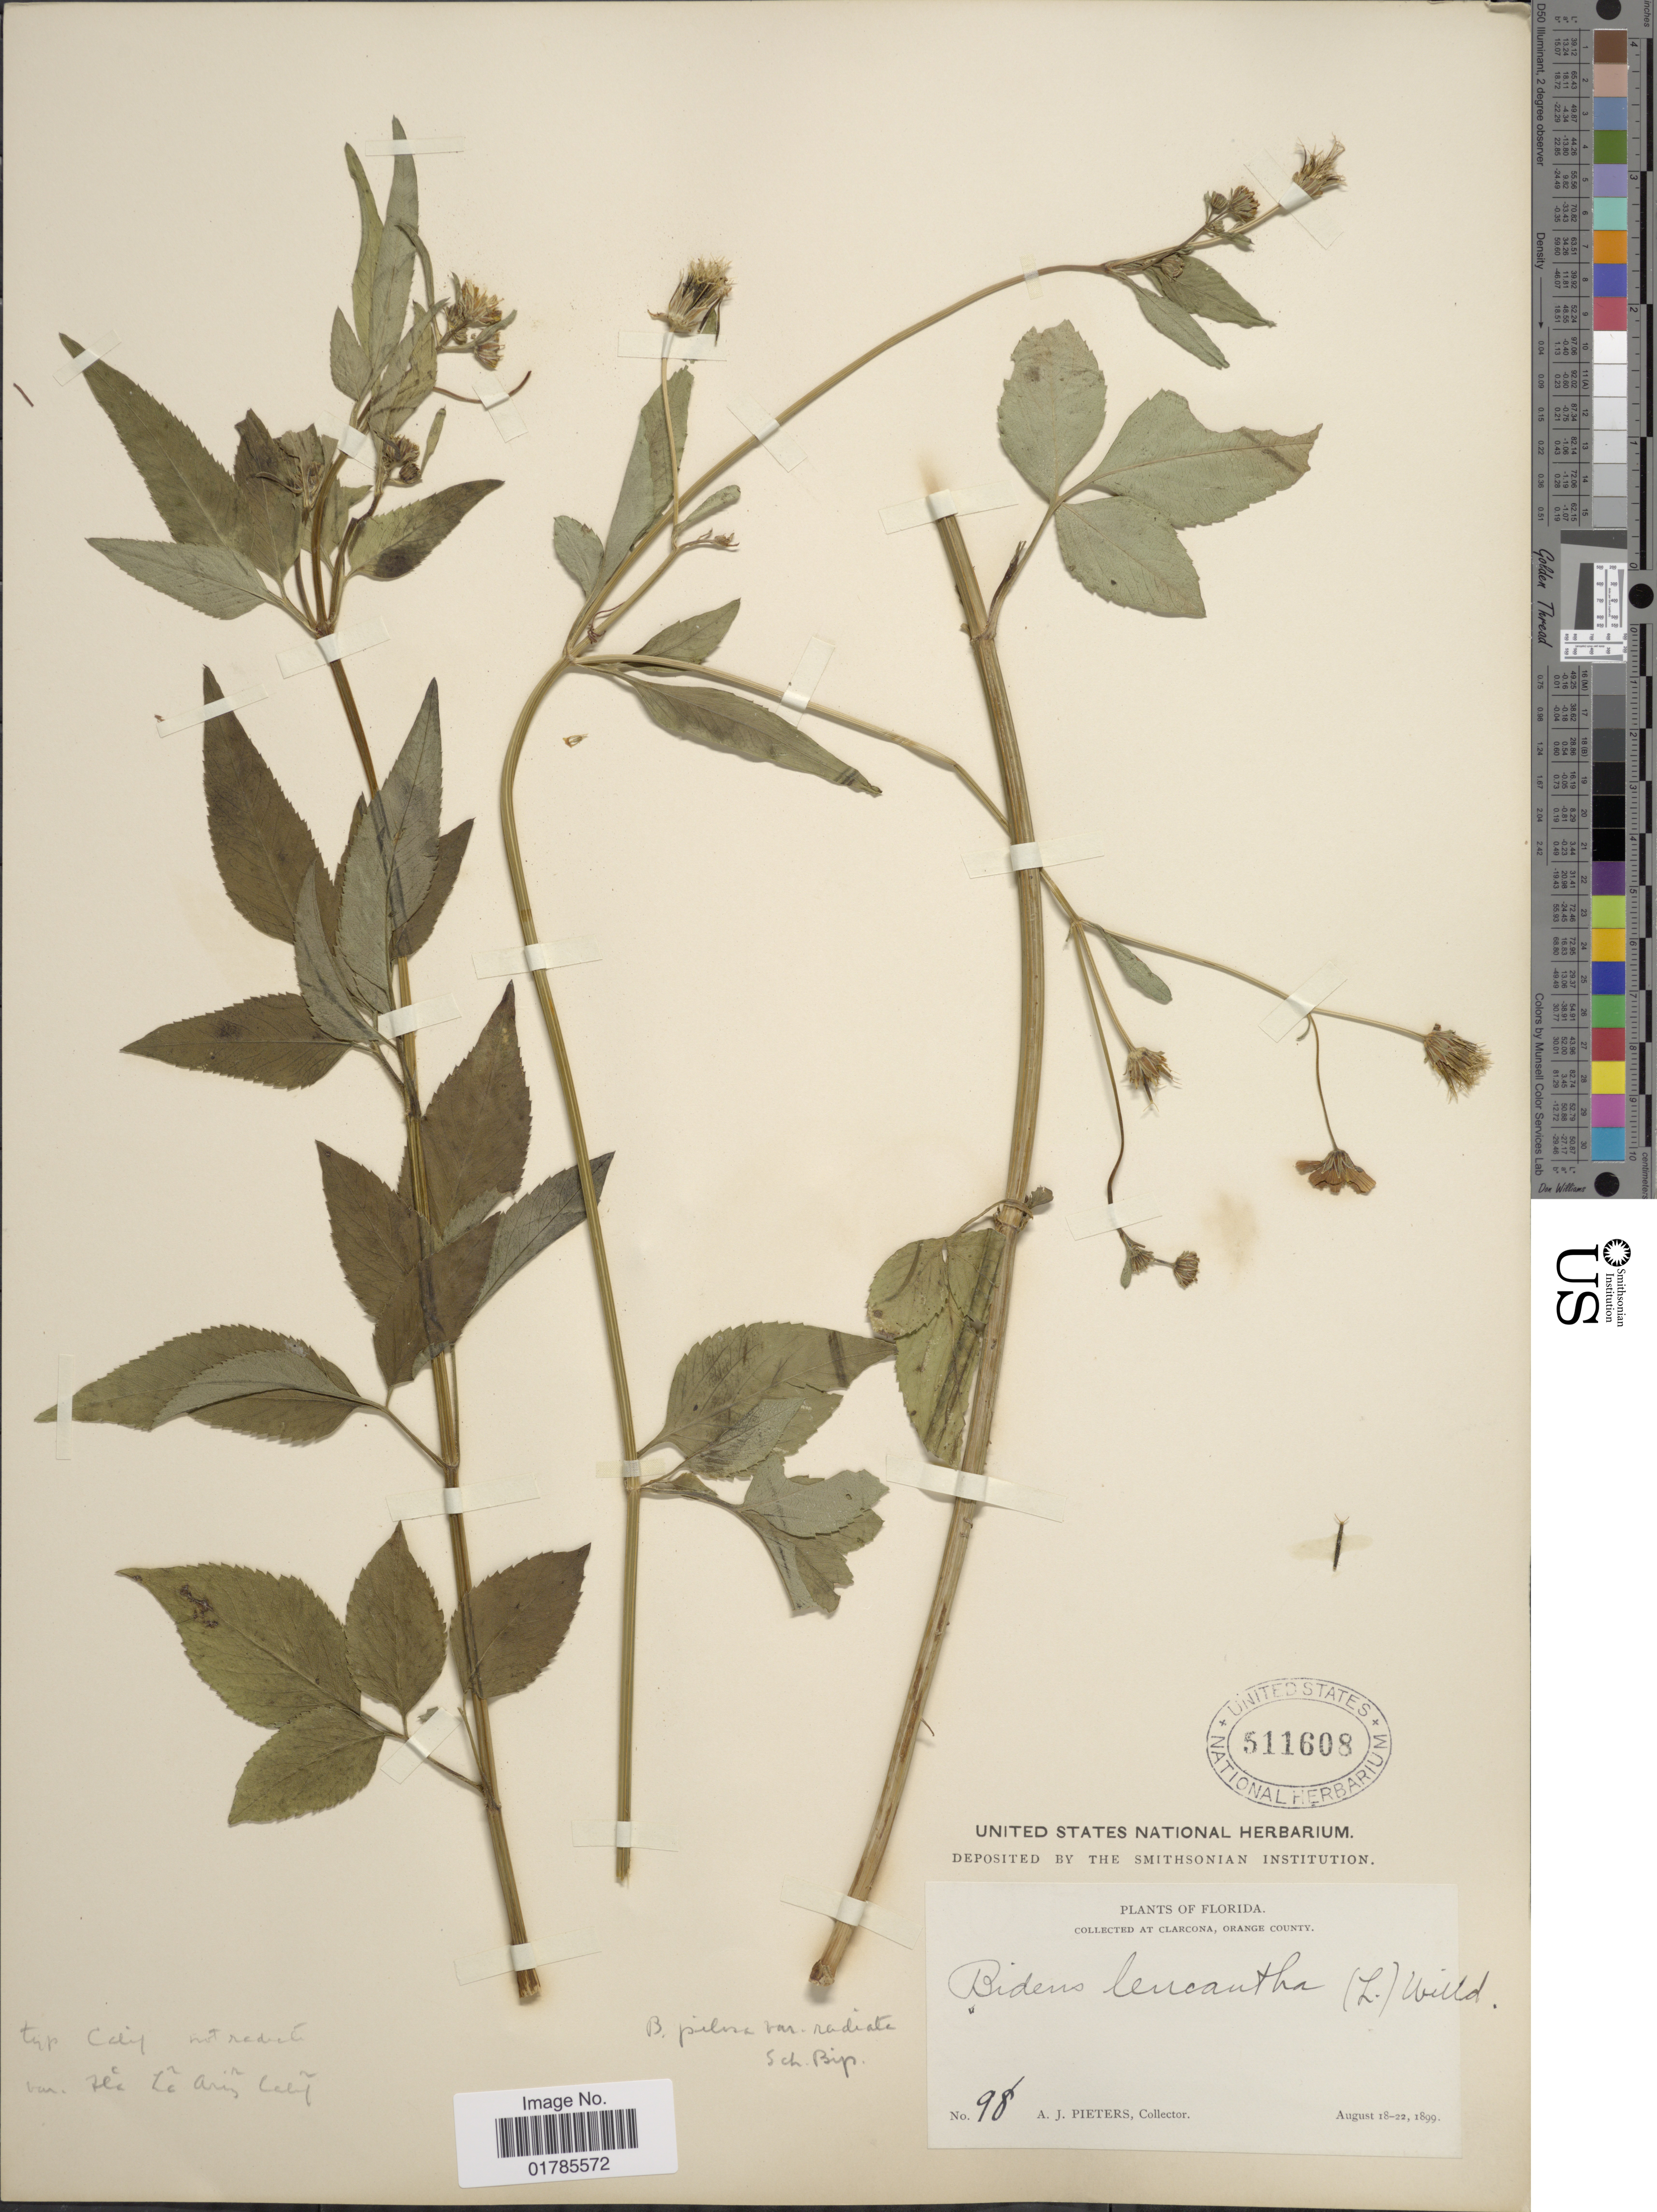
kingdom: Plantae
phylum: Tracheophyta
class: Magnoliopsida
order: Asterales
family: Asteraceae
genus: Bidens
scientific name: Bidens alba var. radiata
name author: (Sch. Bip.) R.E. Ballard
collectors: A. Pieters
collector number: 98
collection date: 1899-08-18/1899-08-22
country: United States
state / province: Florida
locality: At Clarcona, Orange County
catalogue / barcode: US 511608